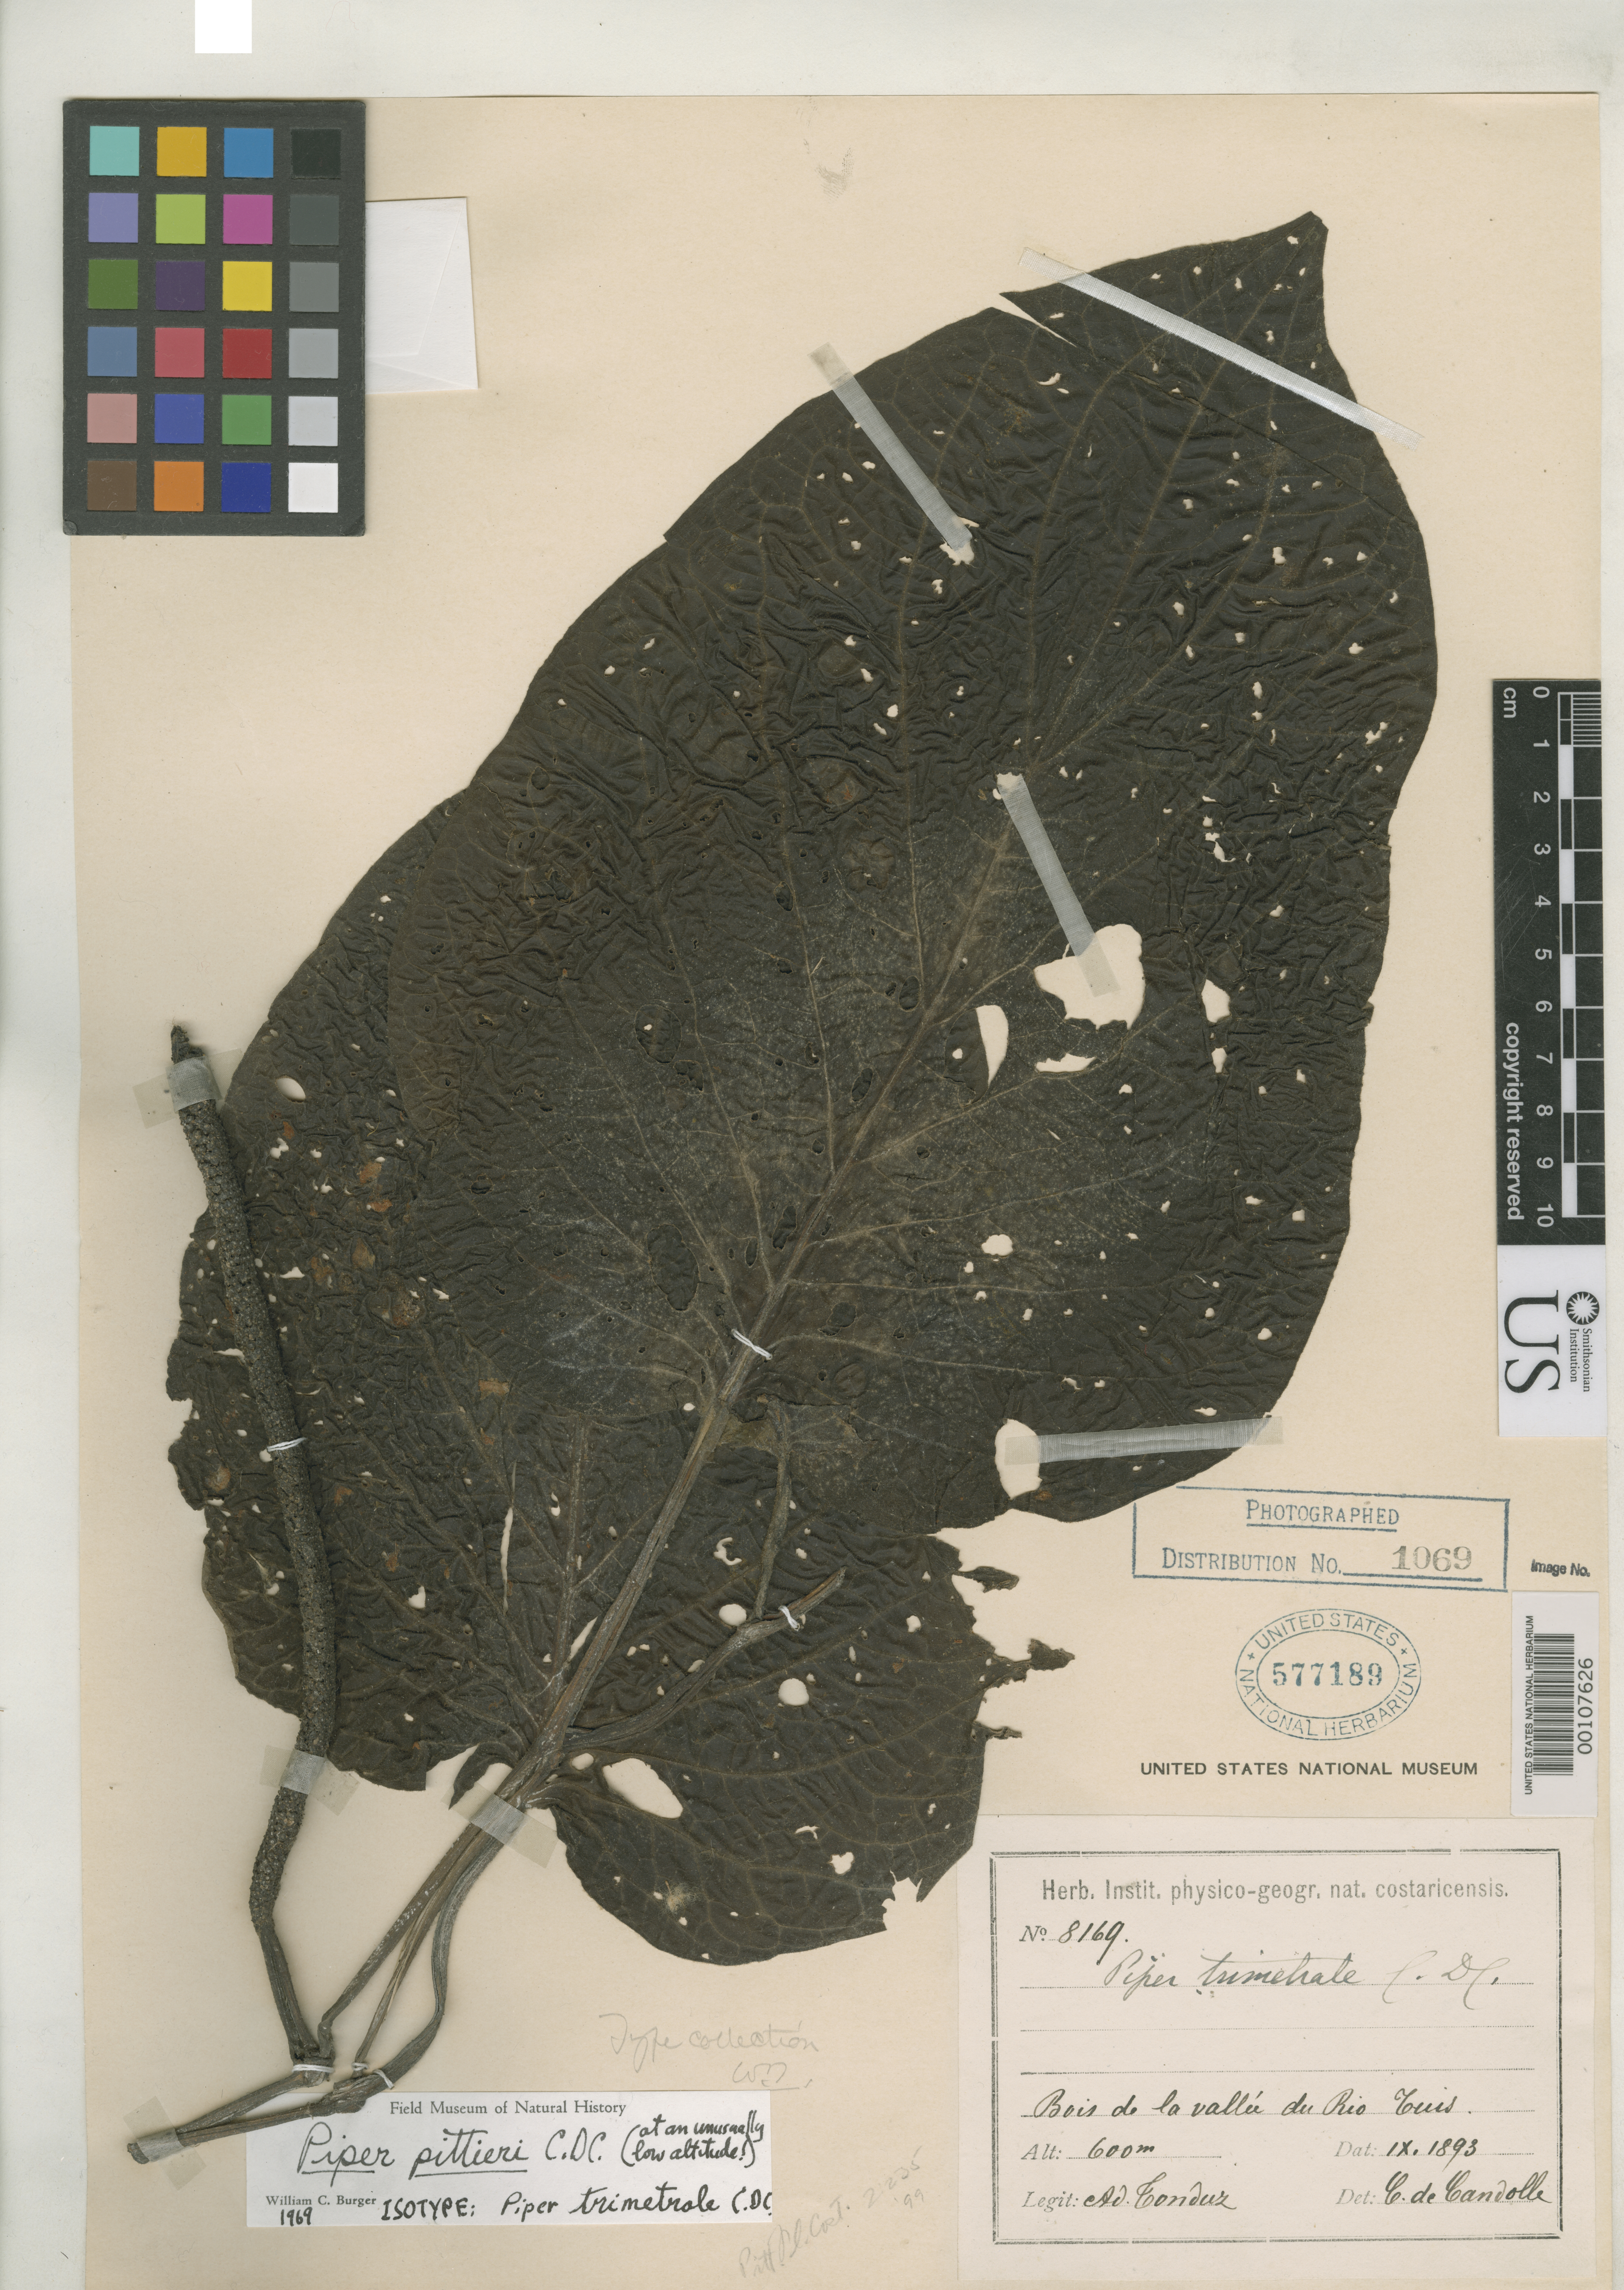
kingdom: Plantae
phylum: Tracheophyta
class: Magnoliopsida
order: Piperales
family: Piperaceae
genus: Piper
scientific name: Piper trimetrale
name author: C. DC. in Pittier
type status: Isotype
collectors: A. Tonduz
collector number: Pittier 8169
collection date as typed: Nov 1893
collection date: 1893-11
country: Costa Rica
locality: Rio Tuis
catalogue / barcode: US 577189